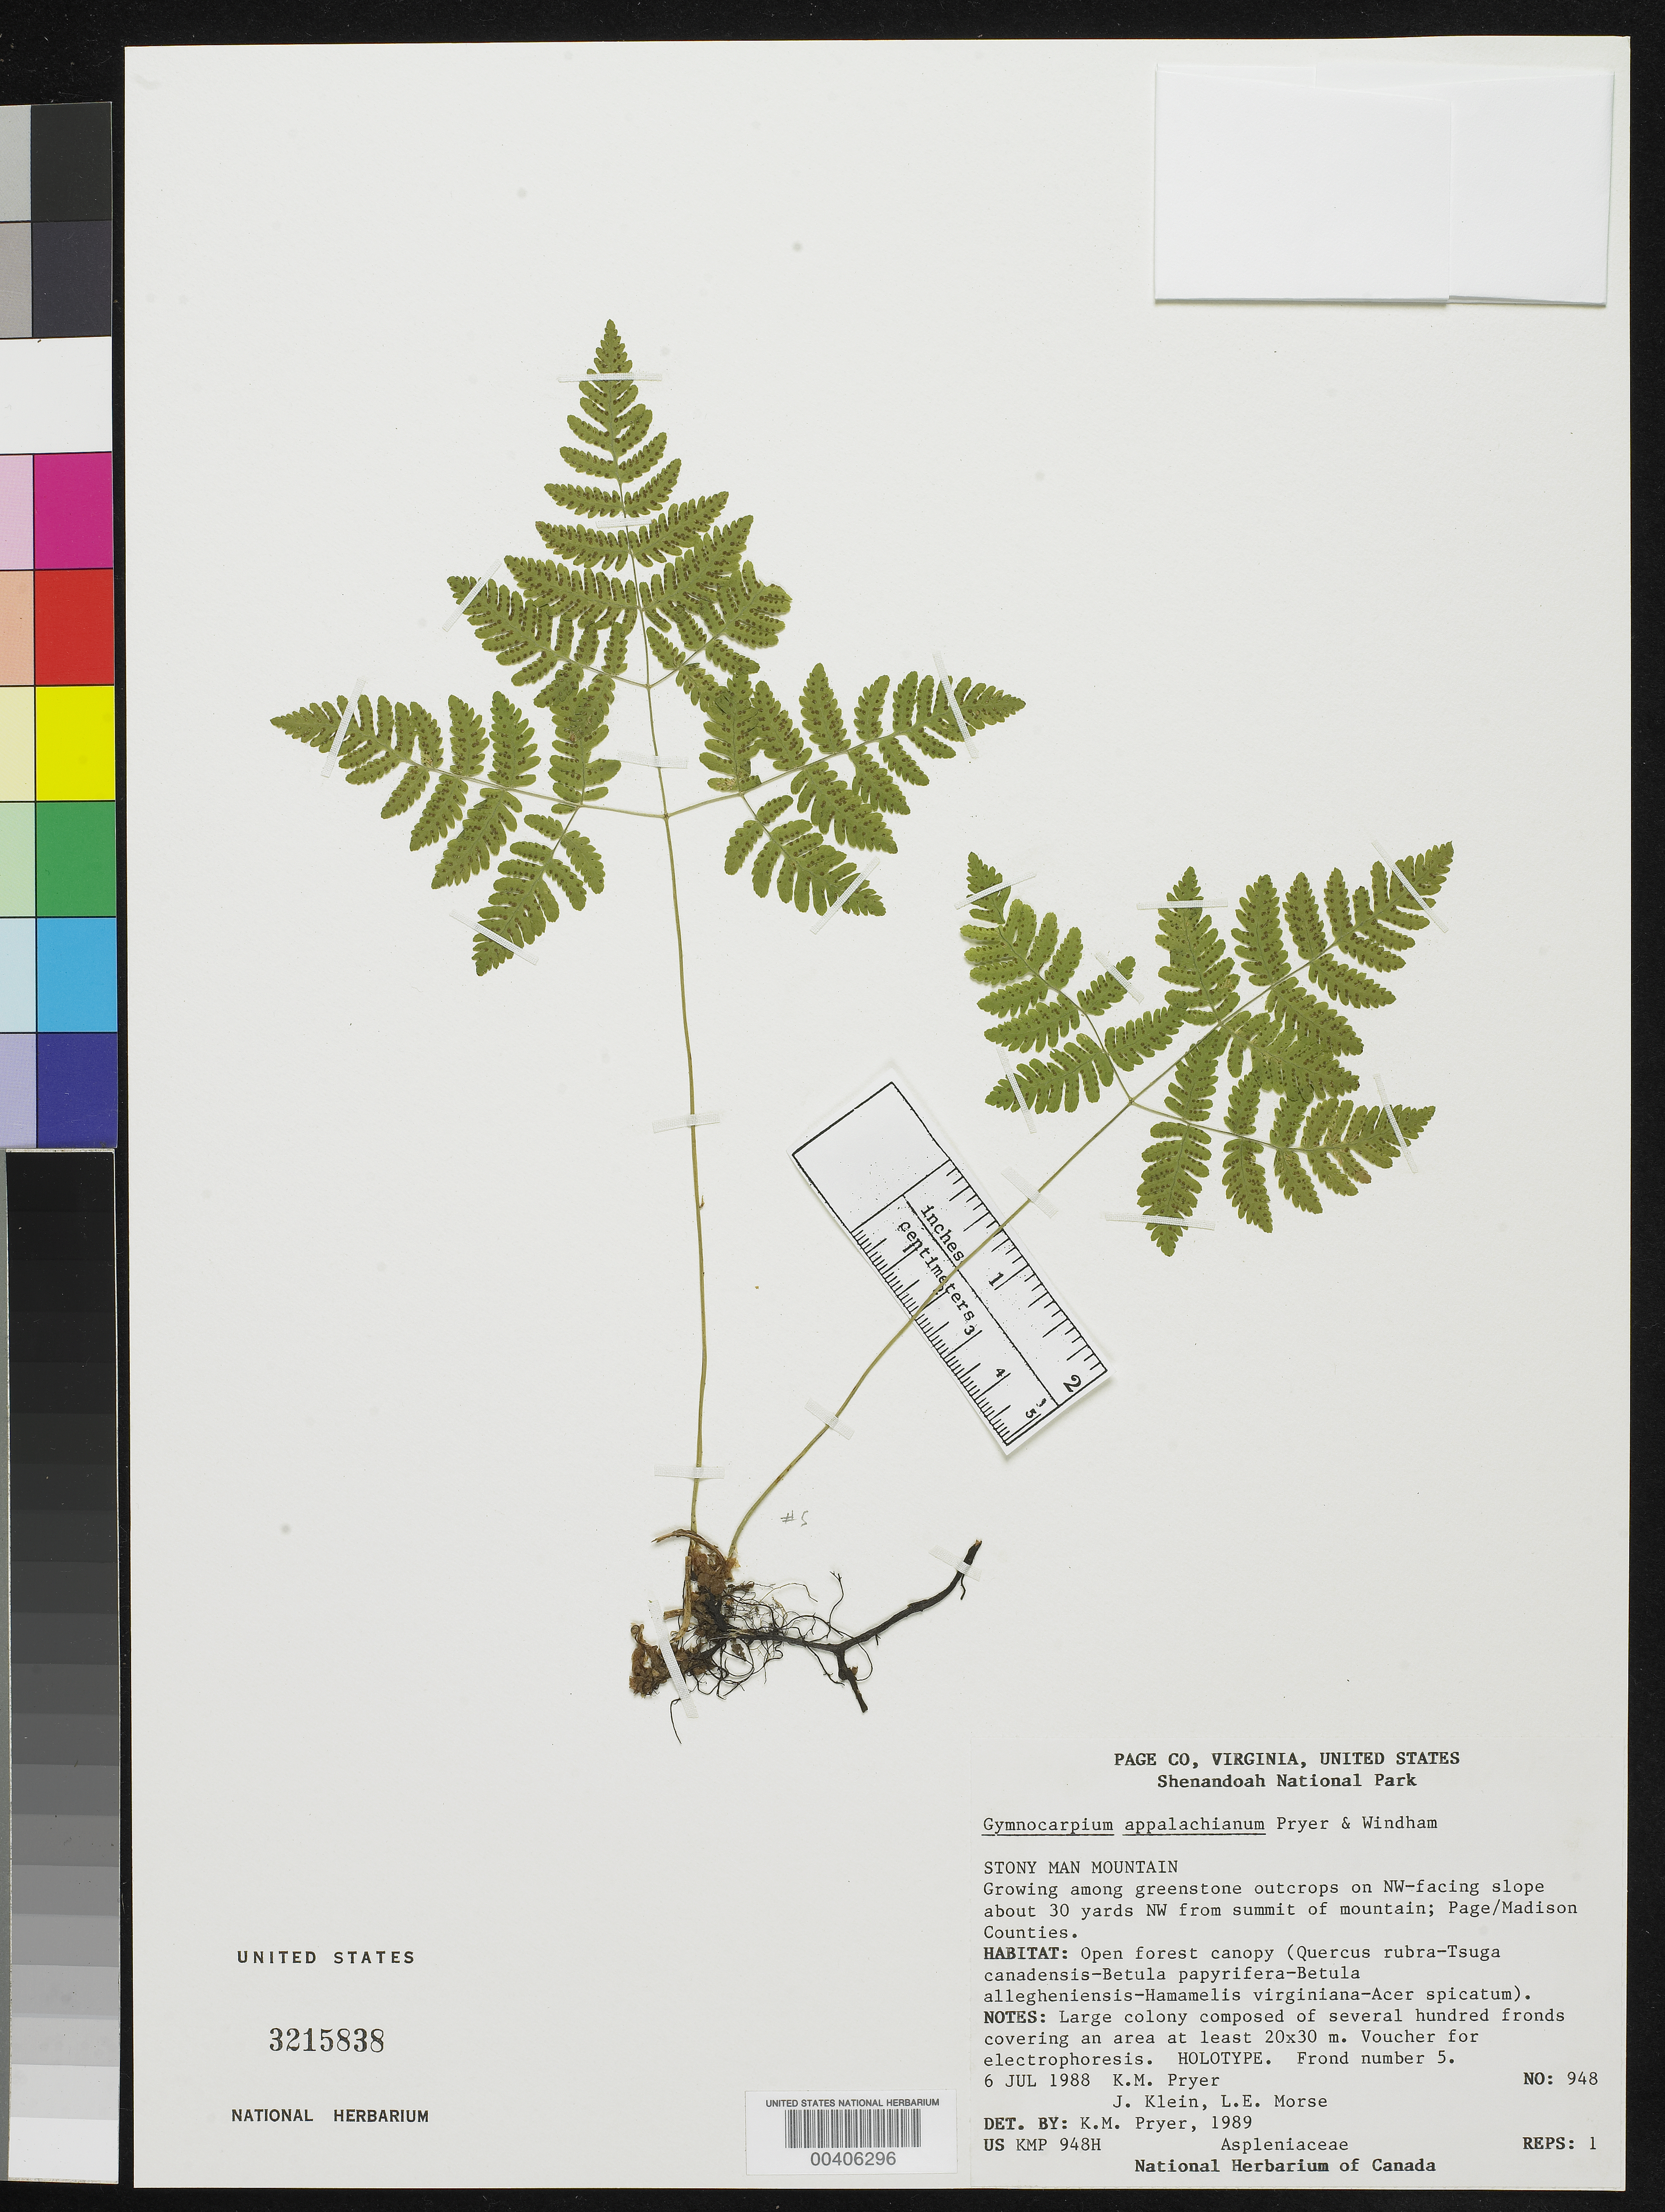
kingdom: Plantae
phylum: Tracheophyta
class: Polypodiopsida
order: Polypodiales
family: Cystopteridaceae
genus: Gymnocarpium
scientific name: Gymnocarpium appalachianum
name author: Pryer & Haufler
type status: Holotype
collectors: K. Pryer, J. Klein & L. Morse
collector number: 948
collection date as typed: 06 Jul 1988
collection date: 1988-07-06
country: United States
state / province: Virginia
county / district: Page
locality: Shenandoah National Park, Stony Man Mountain, NW facing slope ca. 30 yards NW from summit of mountain.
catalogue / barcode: US 3215838